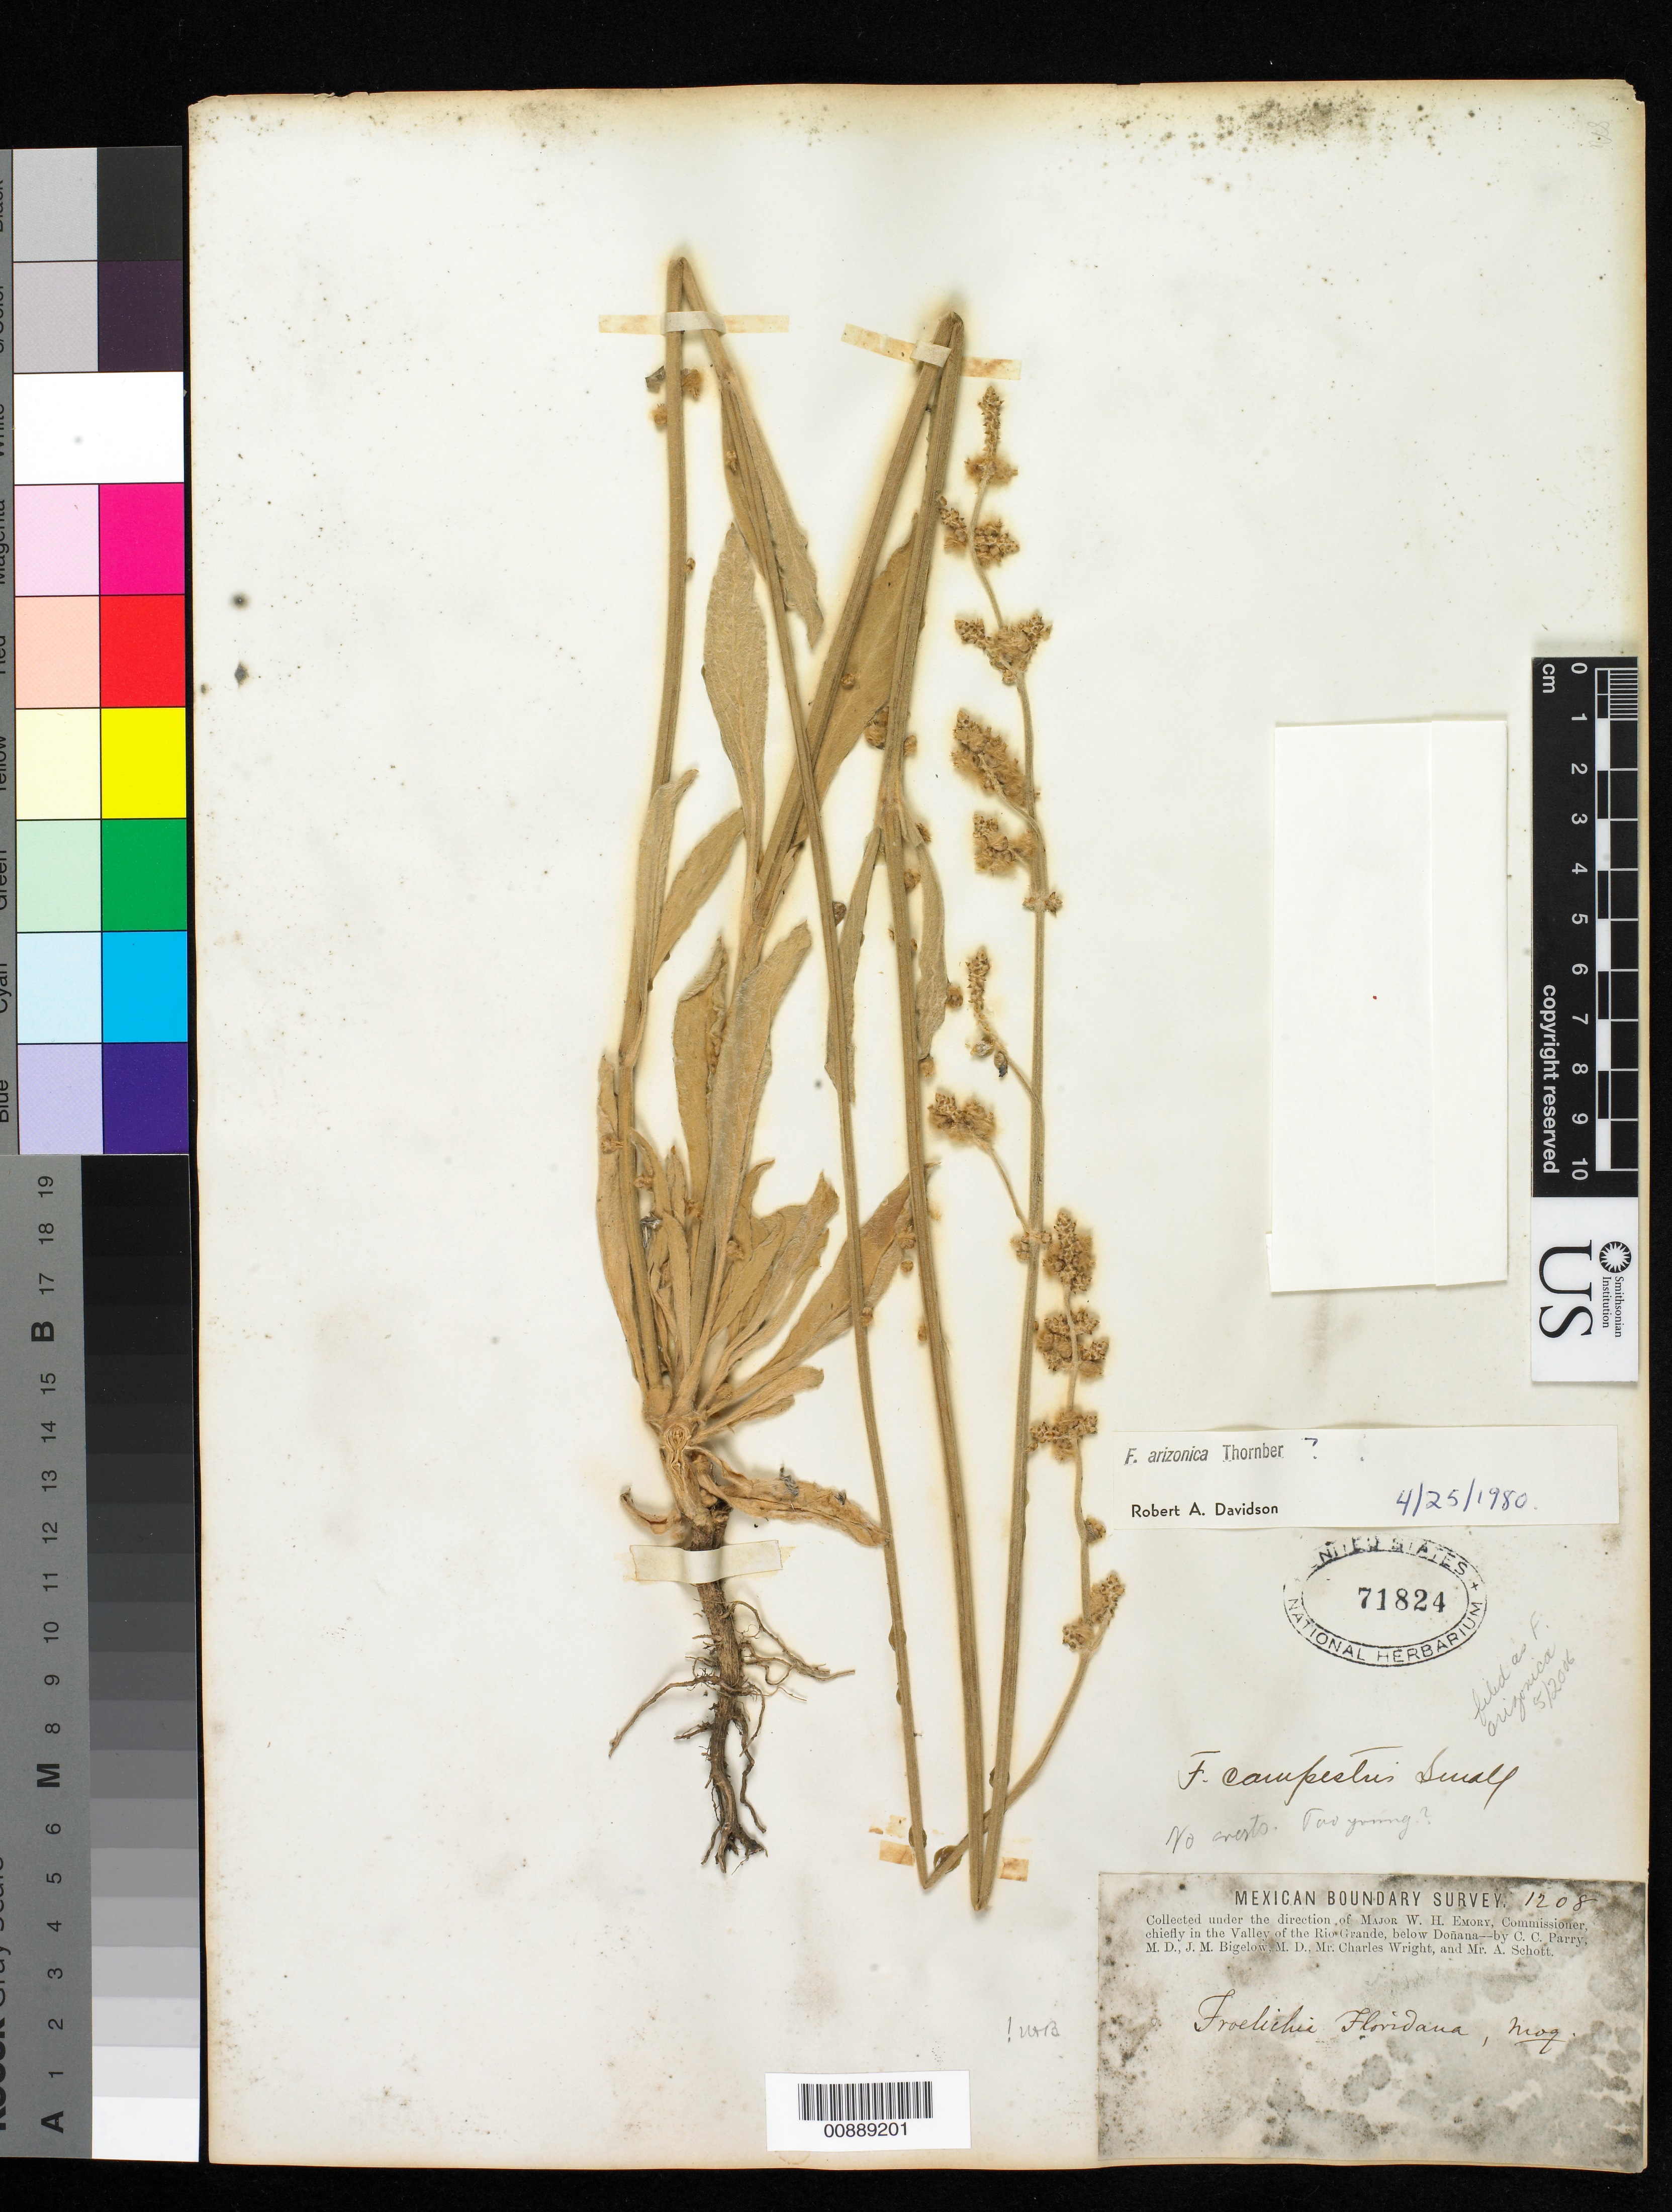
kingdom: Plantae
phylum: Tracheophyta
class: Magnoliopsida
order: Caryophyllales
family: Amaranthaceae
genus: Froelichia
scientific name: Froelichia arizonica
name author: Thornber ex Standl.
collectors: C. C. Parry, J. M. Bigelow, C. Wright & A. C. V. Schott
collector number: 1208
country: United States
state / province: New Mexico / Texas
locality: Valley of the Rio Grande, below Doñana.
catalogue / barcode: US 71824